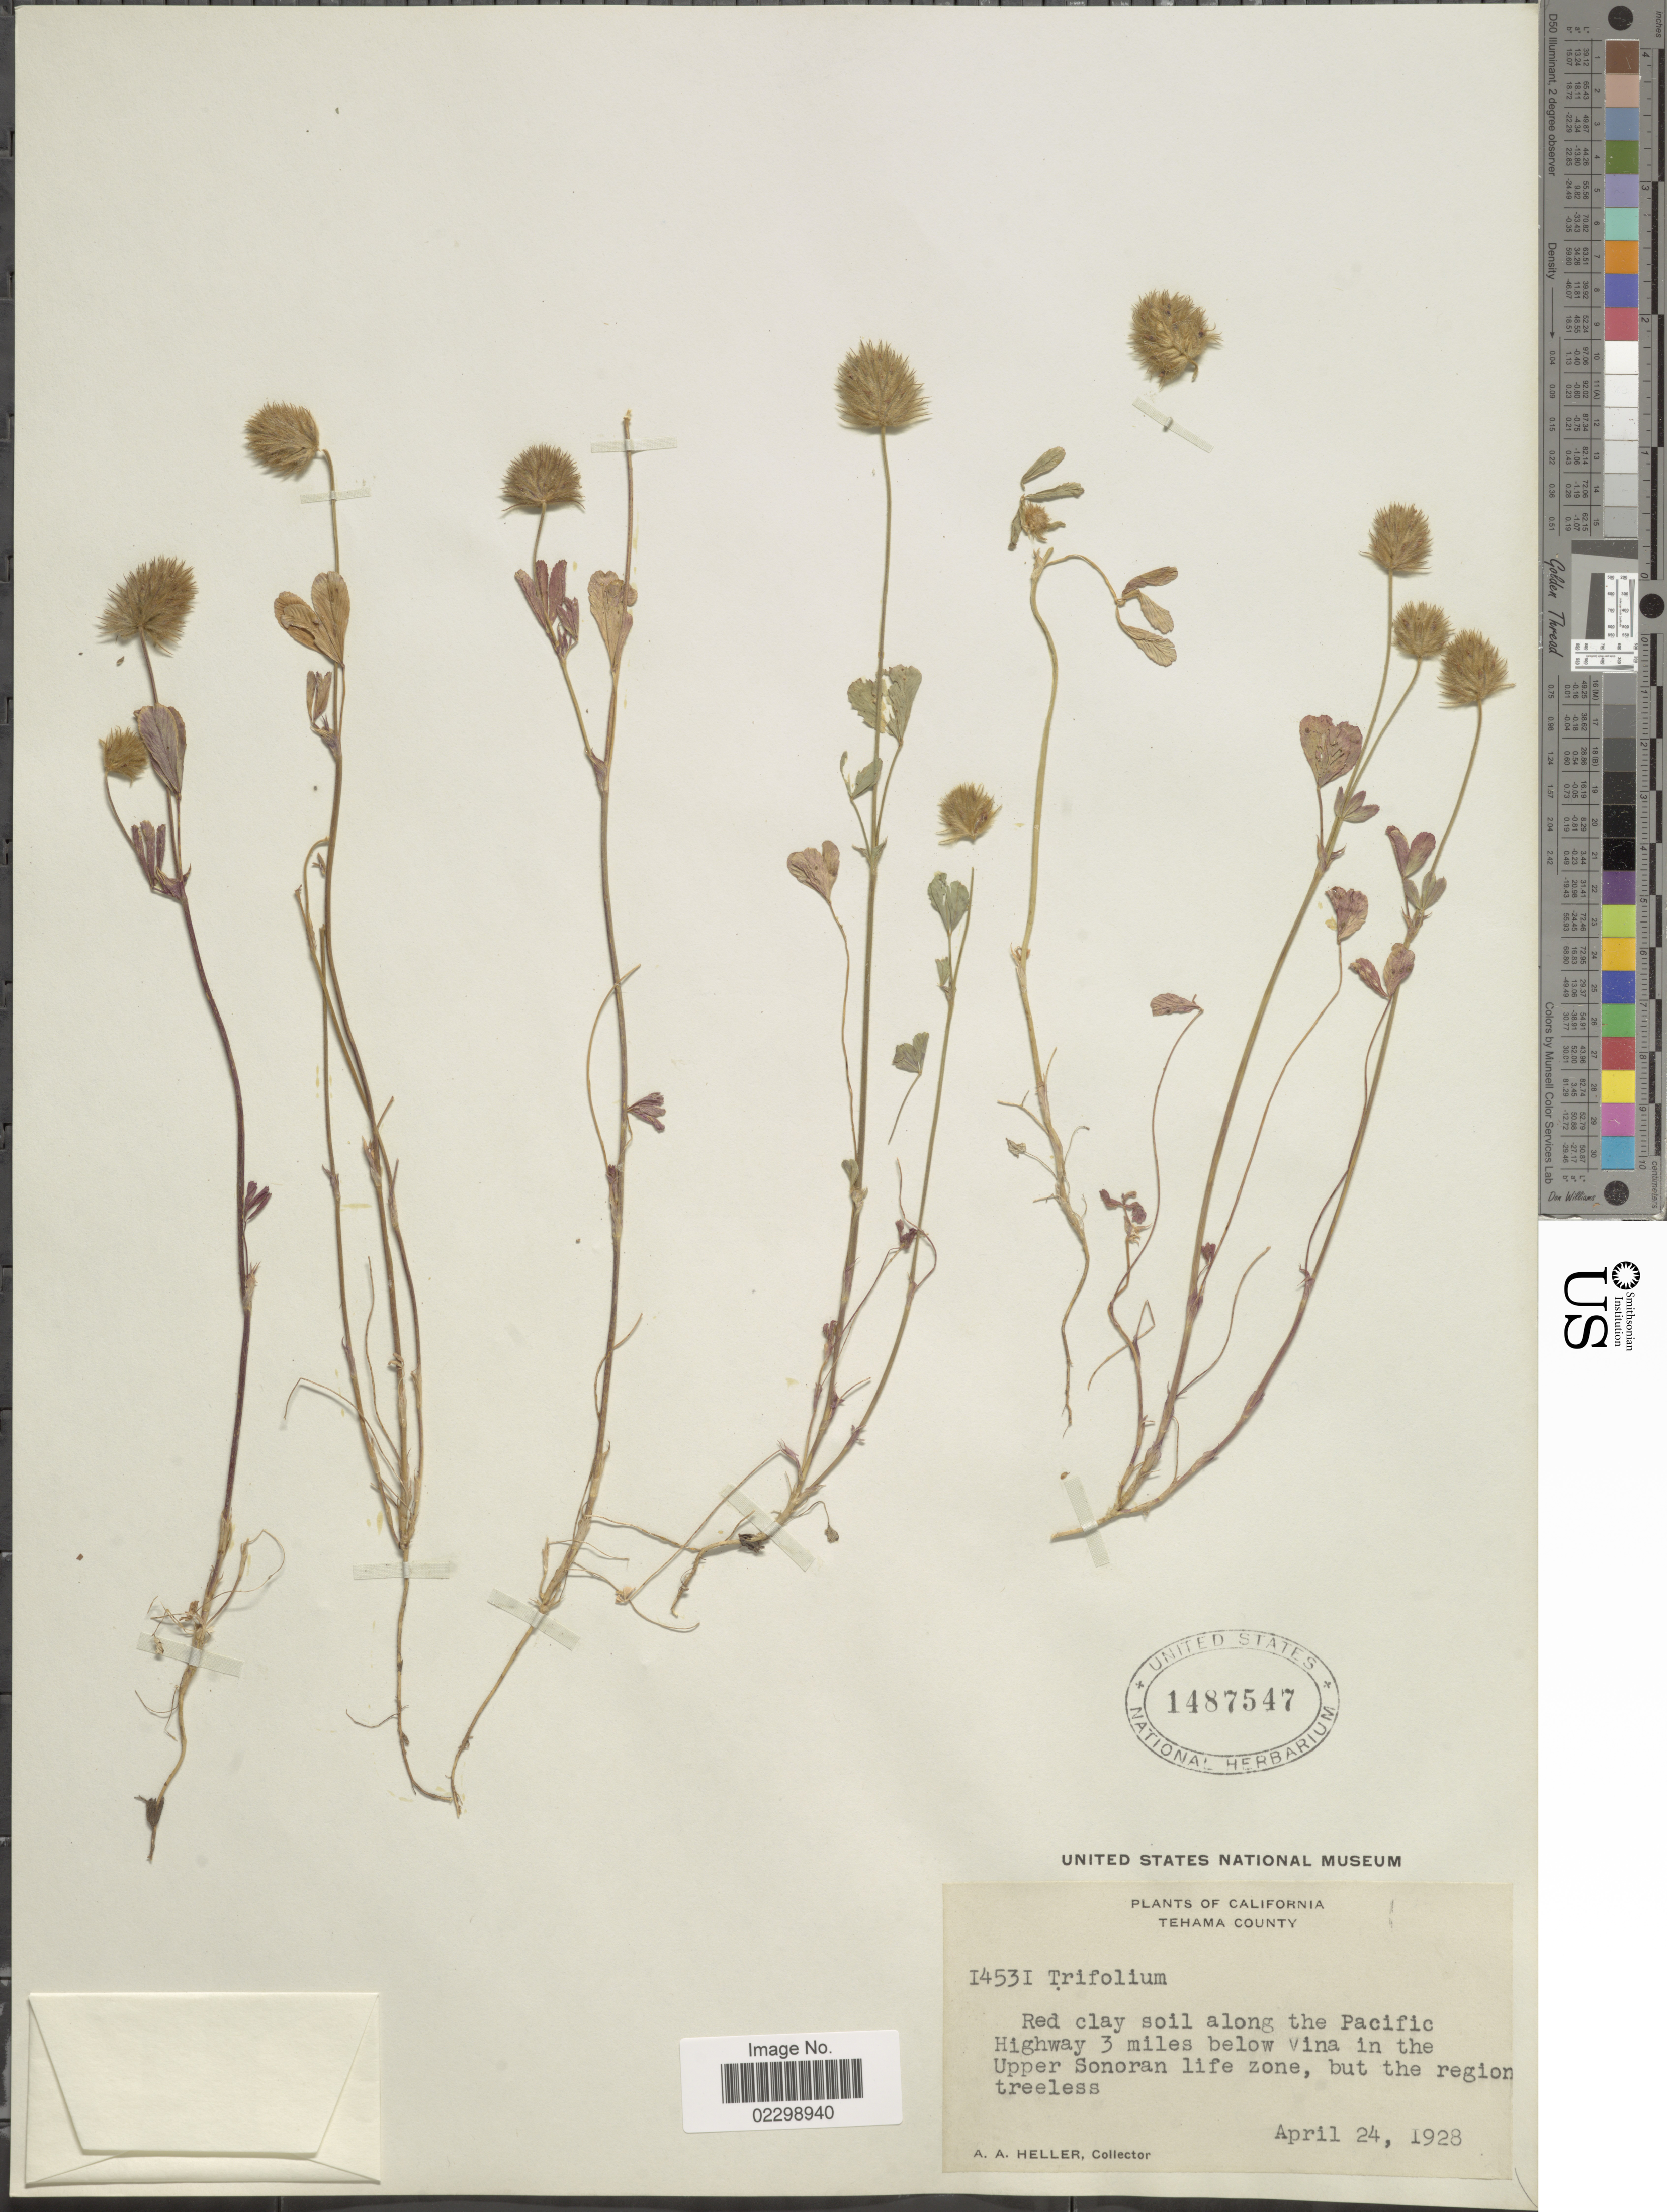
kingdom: Plantae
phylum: Tracheophyta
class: Magnoliopsida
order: Fabales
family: Fabaceae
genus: Trifolium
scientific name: Trifolium sp.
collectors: A. A. Heller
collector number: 14531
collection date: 1928-04-24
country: United States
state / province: California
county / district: Tehama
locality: Tehama County, red clay soil along the Pacific Highway 3 miles below Vina in the Upper Sonoran life Zone, but the region treeless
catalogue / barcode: US 1487547